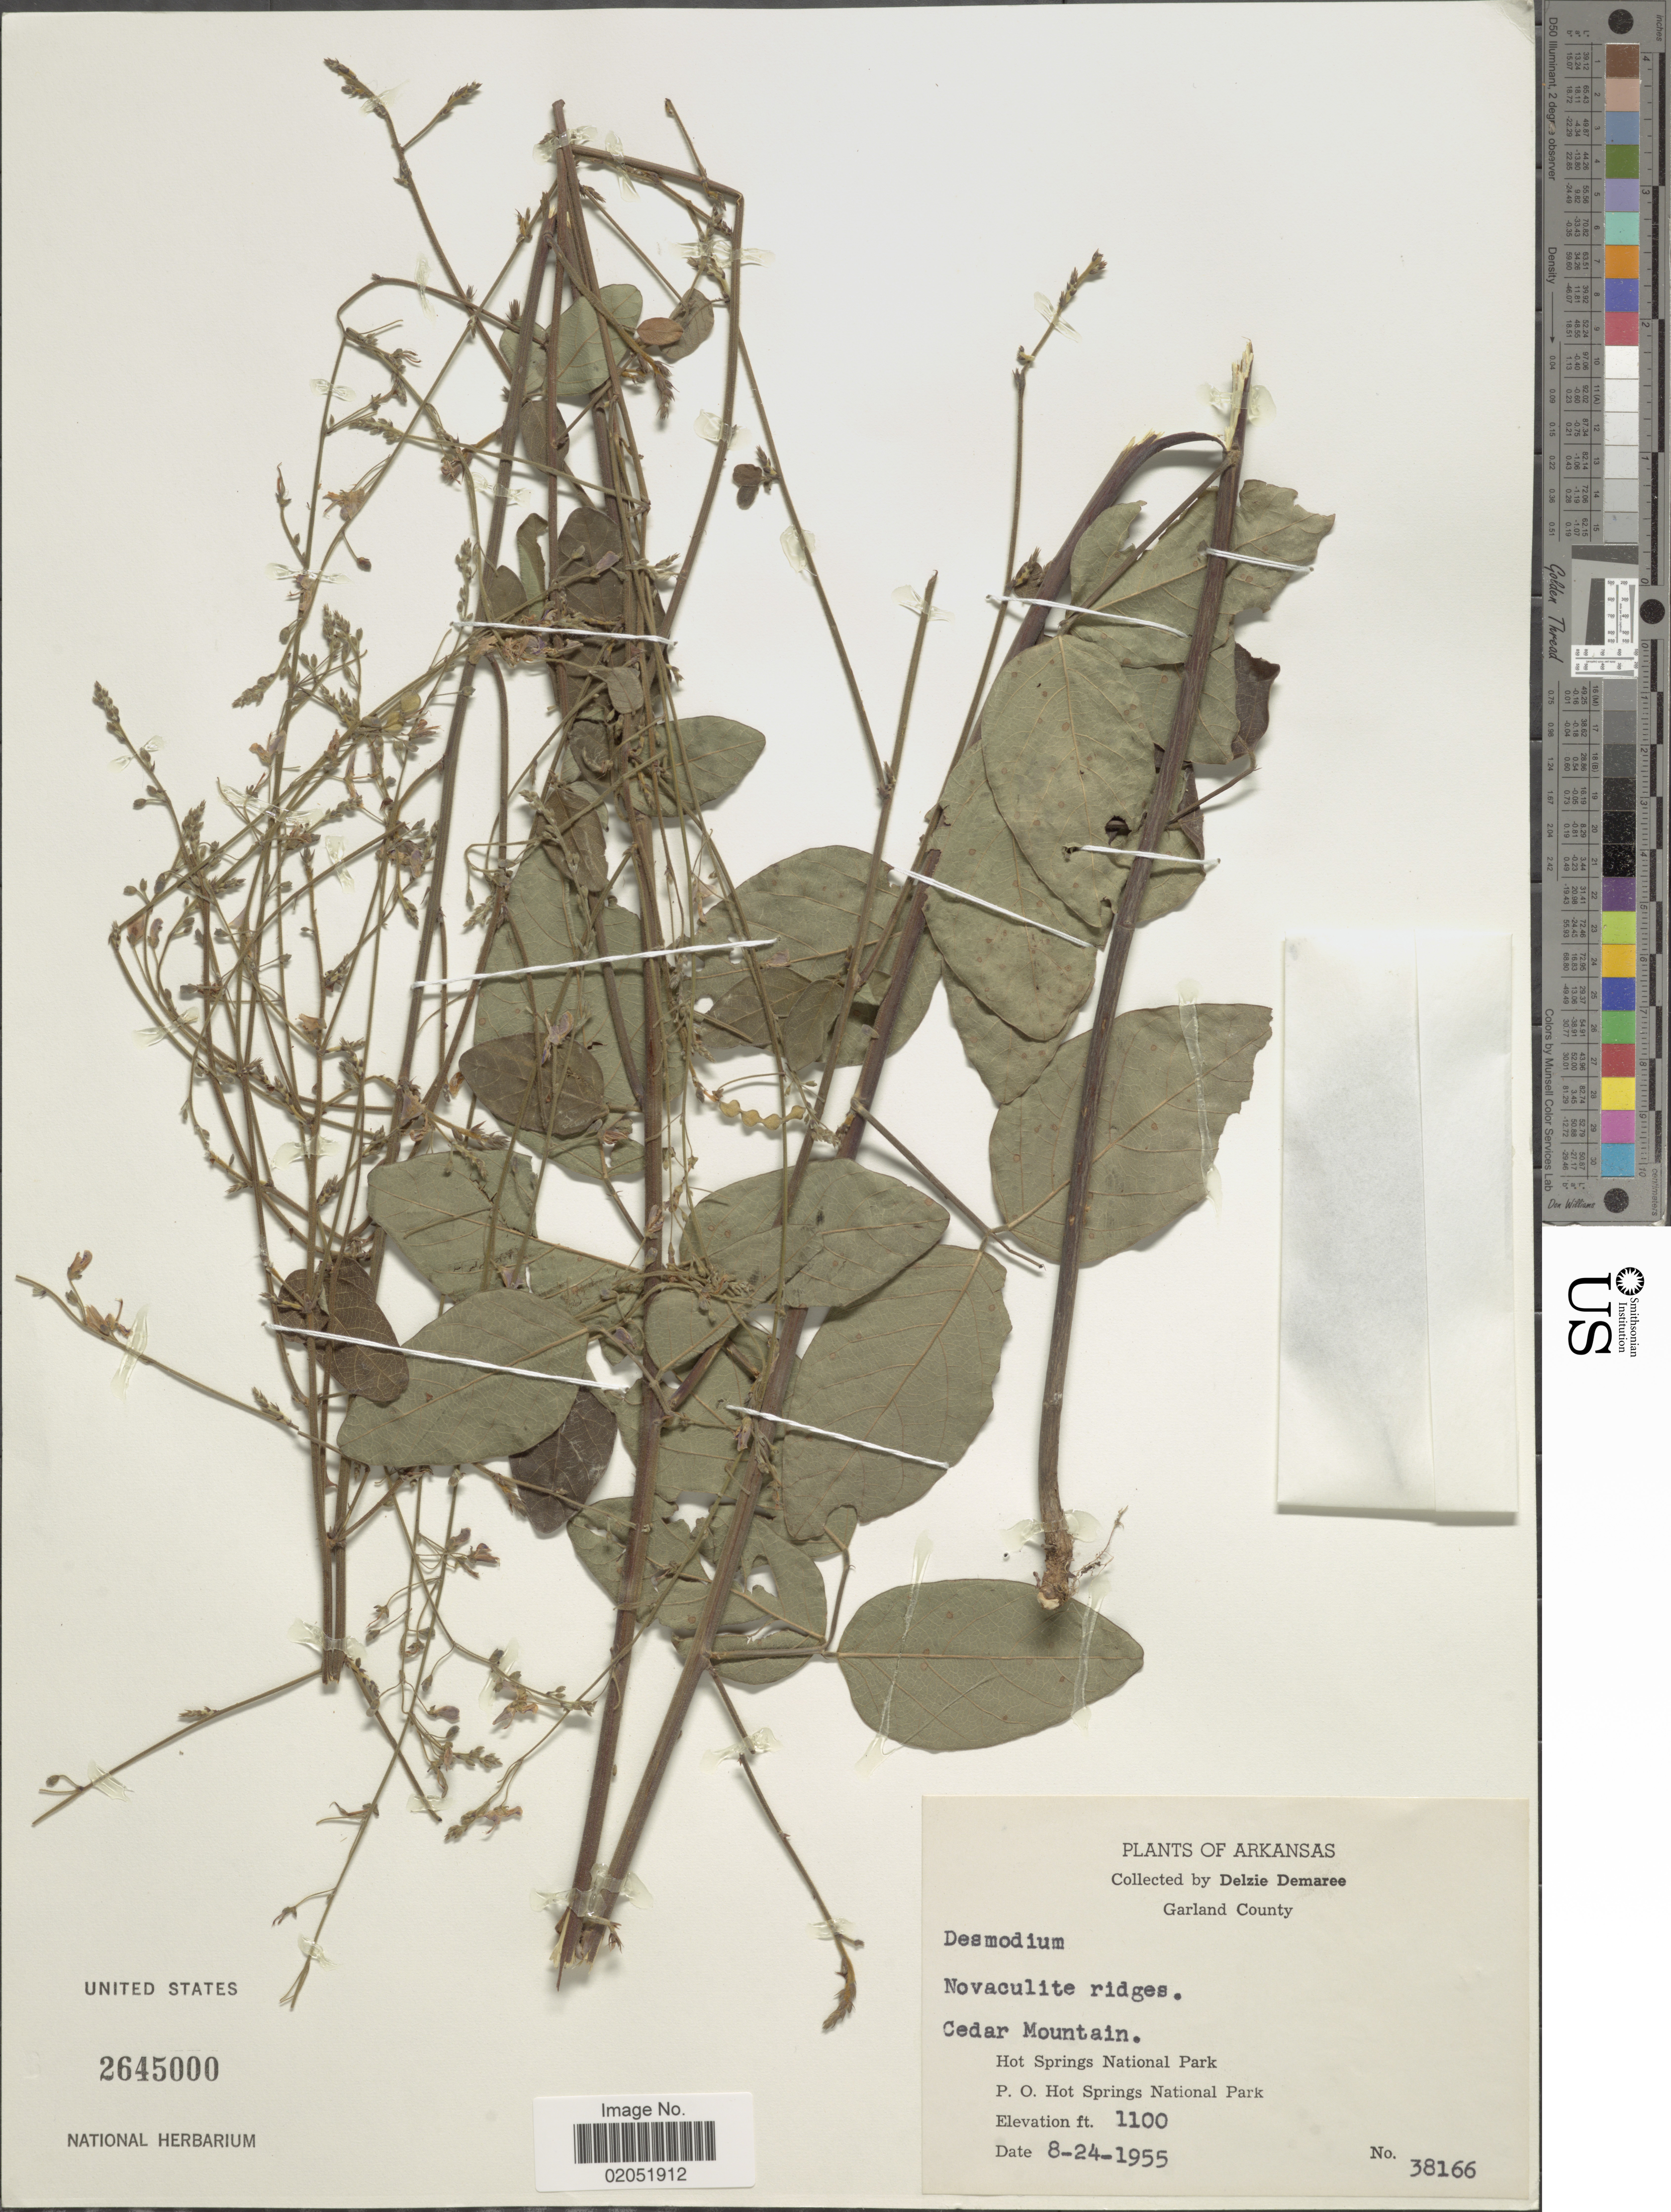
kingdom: Plantae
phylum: Tracheophyta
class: Magnoliopsida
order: Fabales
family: Fabaceae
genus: Desmodium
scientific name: Desmodium sp.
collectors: D. Demaree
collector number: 38166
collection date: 1955-08-24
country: United States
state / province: Arkansas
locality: Arkansas, Garland County, Cedar Mountain. Hot Springs National Park. P.O. Hot Springs National Park.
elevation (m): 335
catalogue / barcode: US 2645000